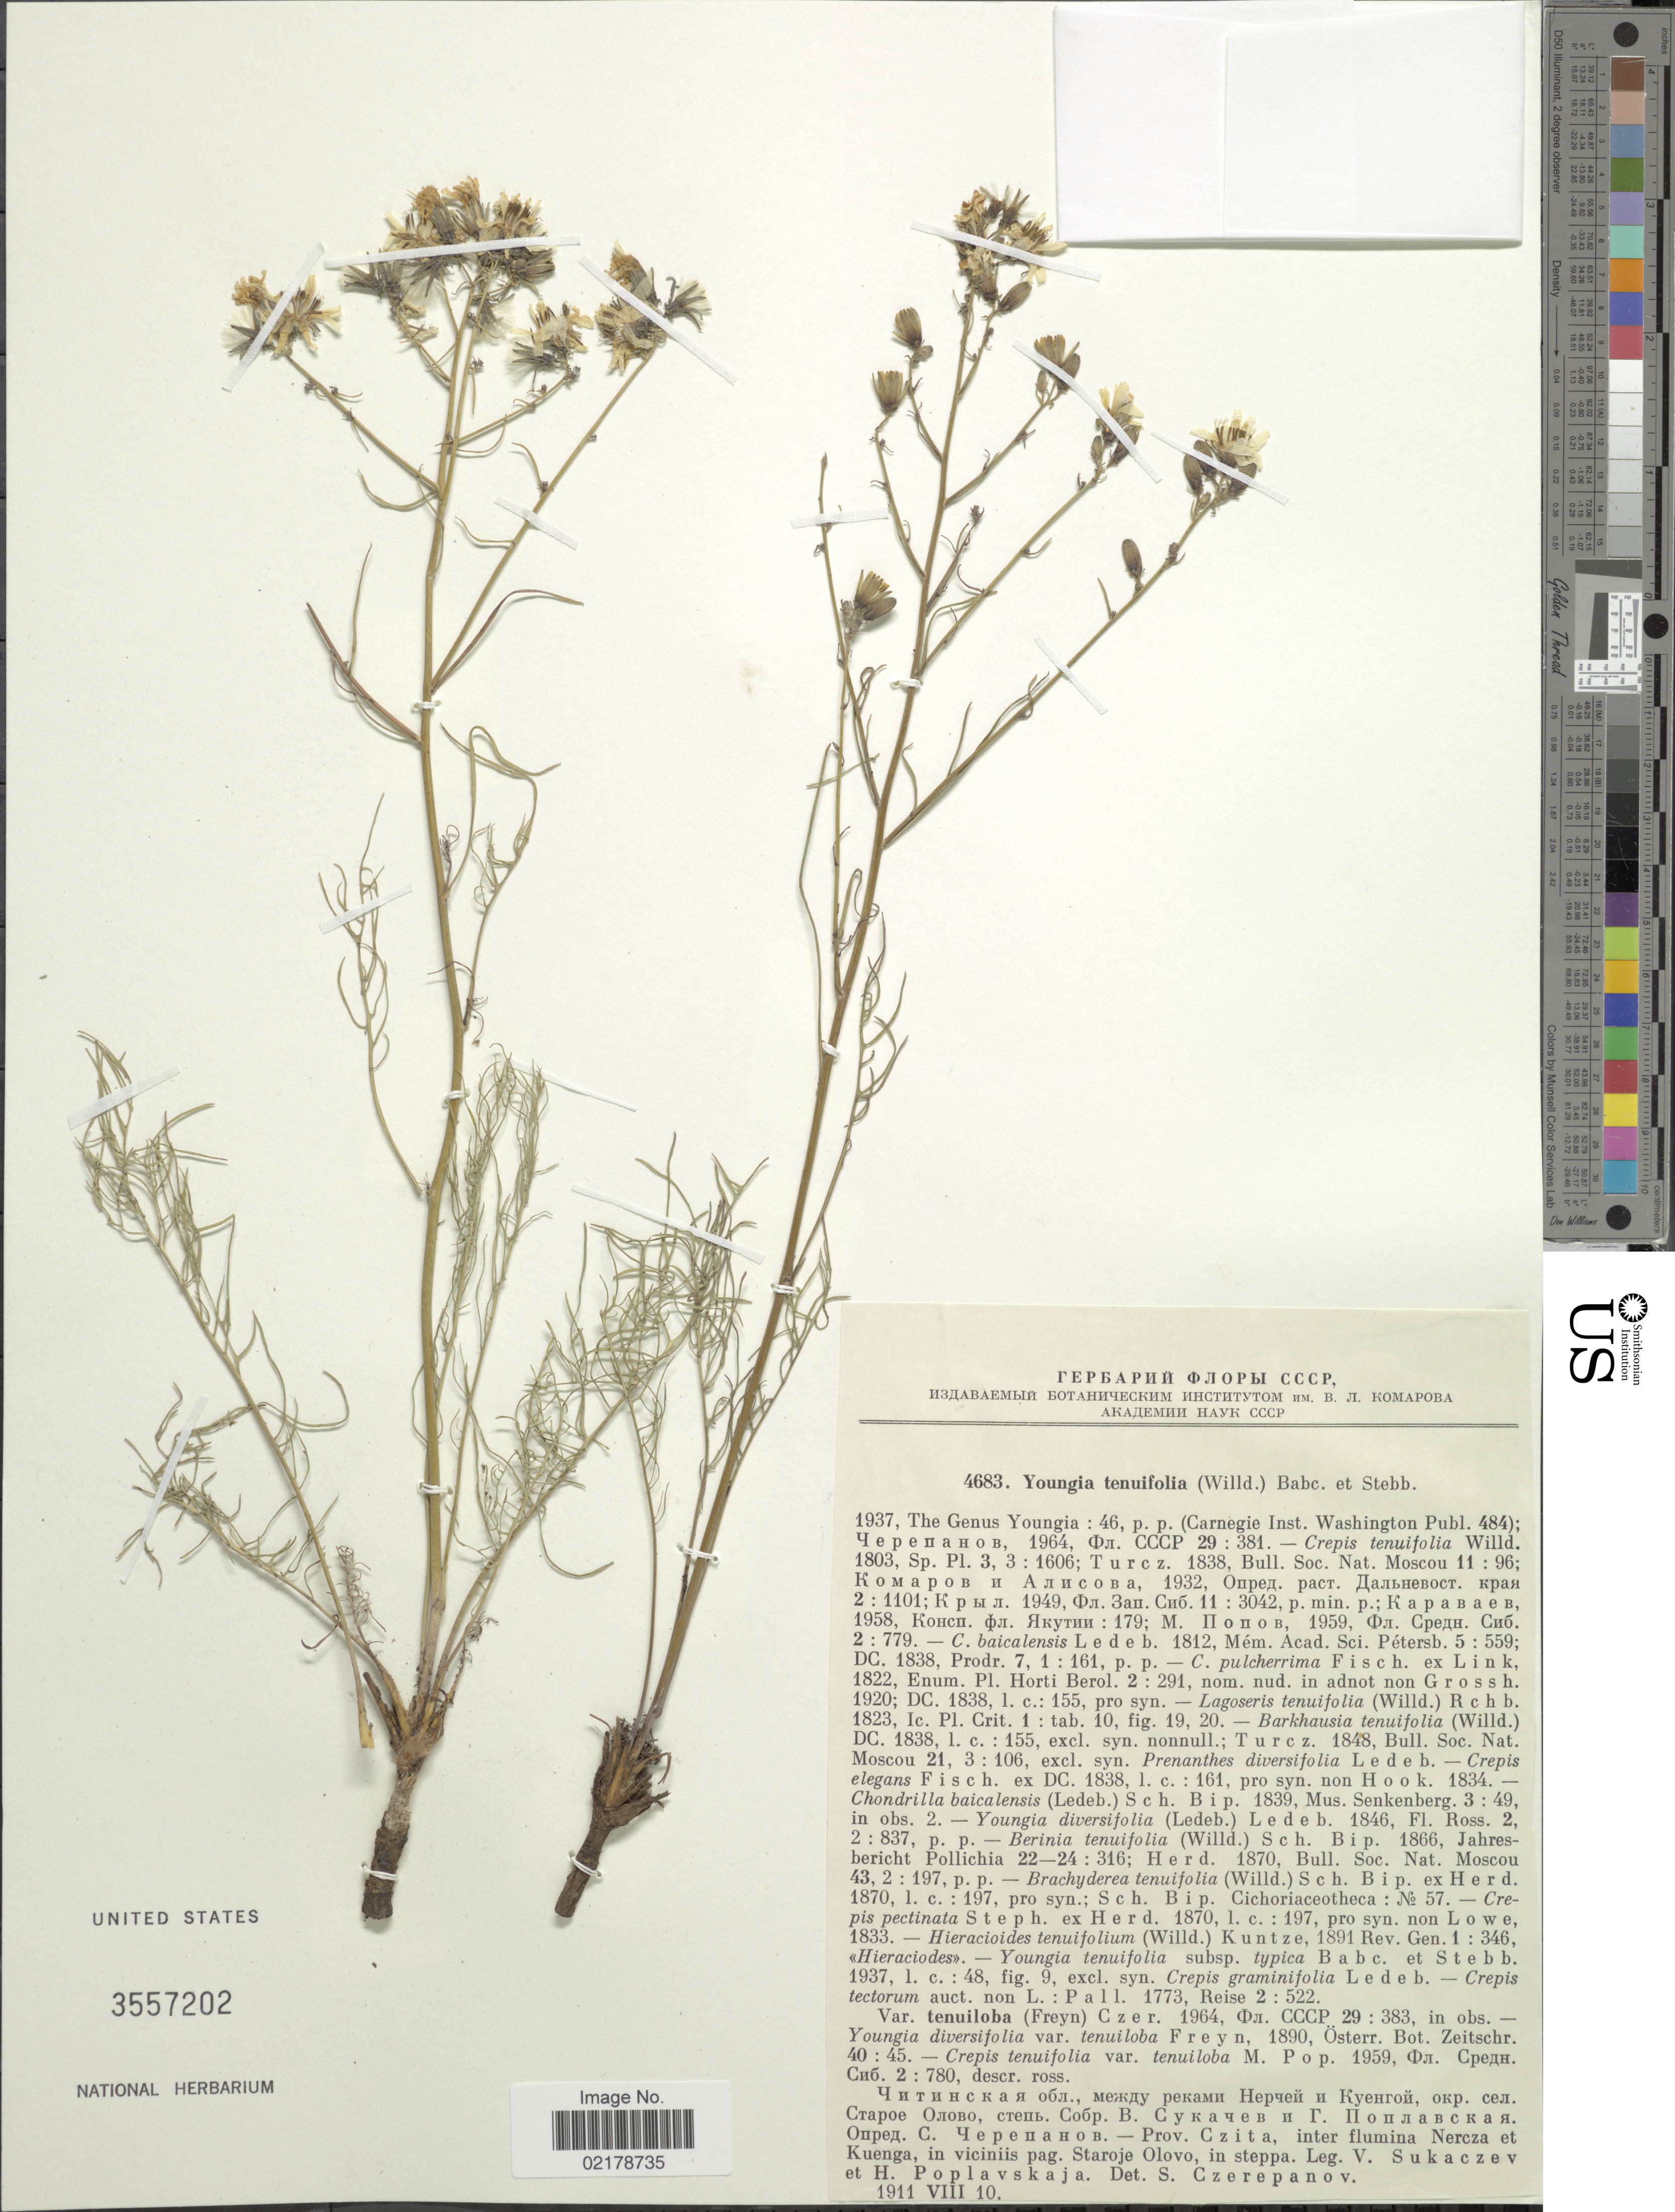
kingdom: Plantae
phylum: Tracheophyta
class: Magnoliopsida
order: Asterales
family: Asteraceae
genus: Crepidiastrum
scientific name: Crepidiastrum tenuifolium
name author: (Willd.) Sennikov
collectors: V. Sukaczev & H. I. Poplavskaja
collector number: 4683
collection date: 1911-08-10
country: Russian Federation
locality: Prov. Czita, inter flumina Nercza et Kuenga, in viciniis pag. Staroje Olovo, in steppa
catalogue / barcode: US 3557202